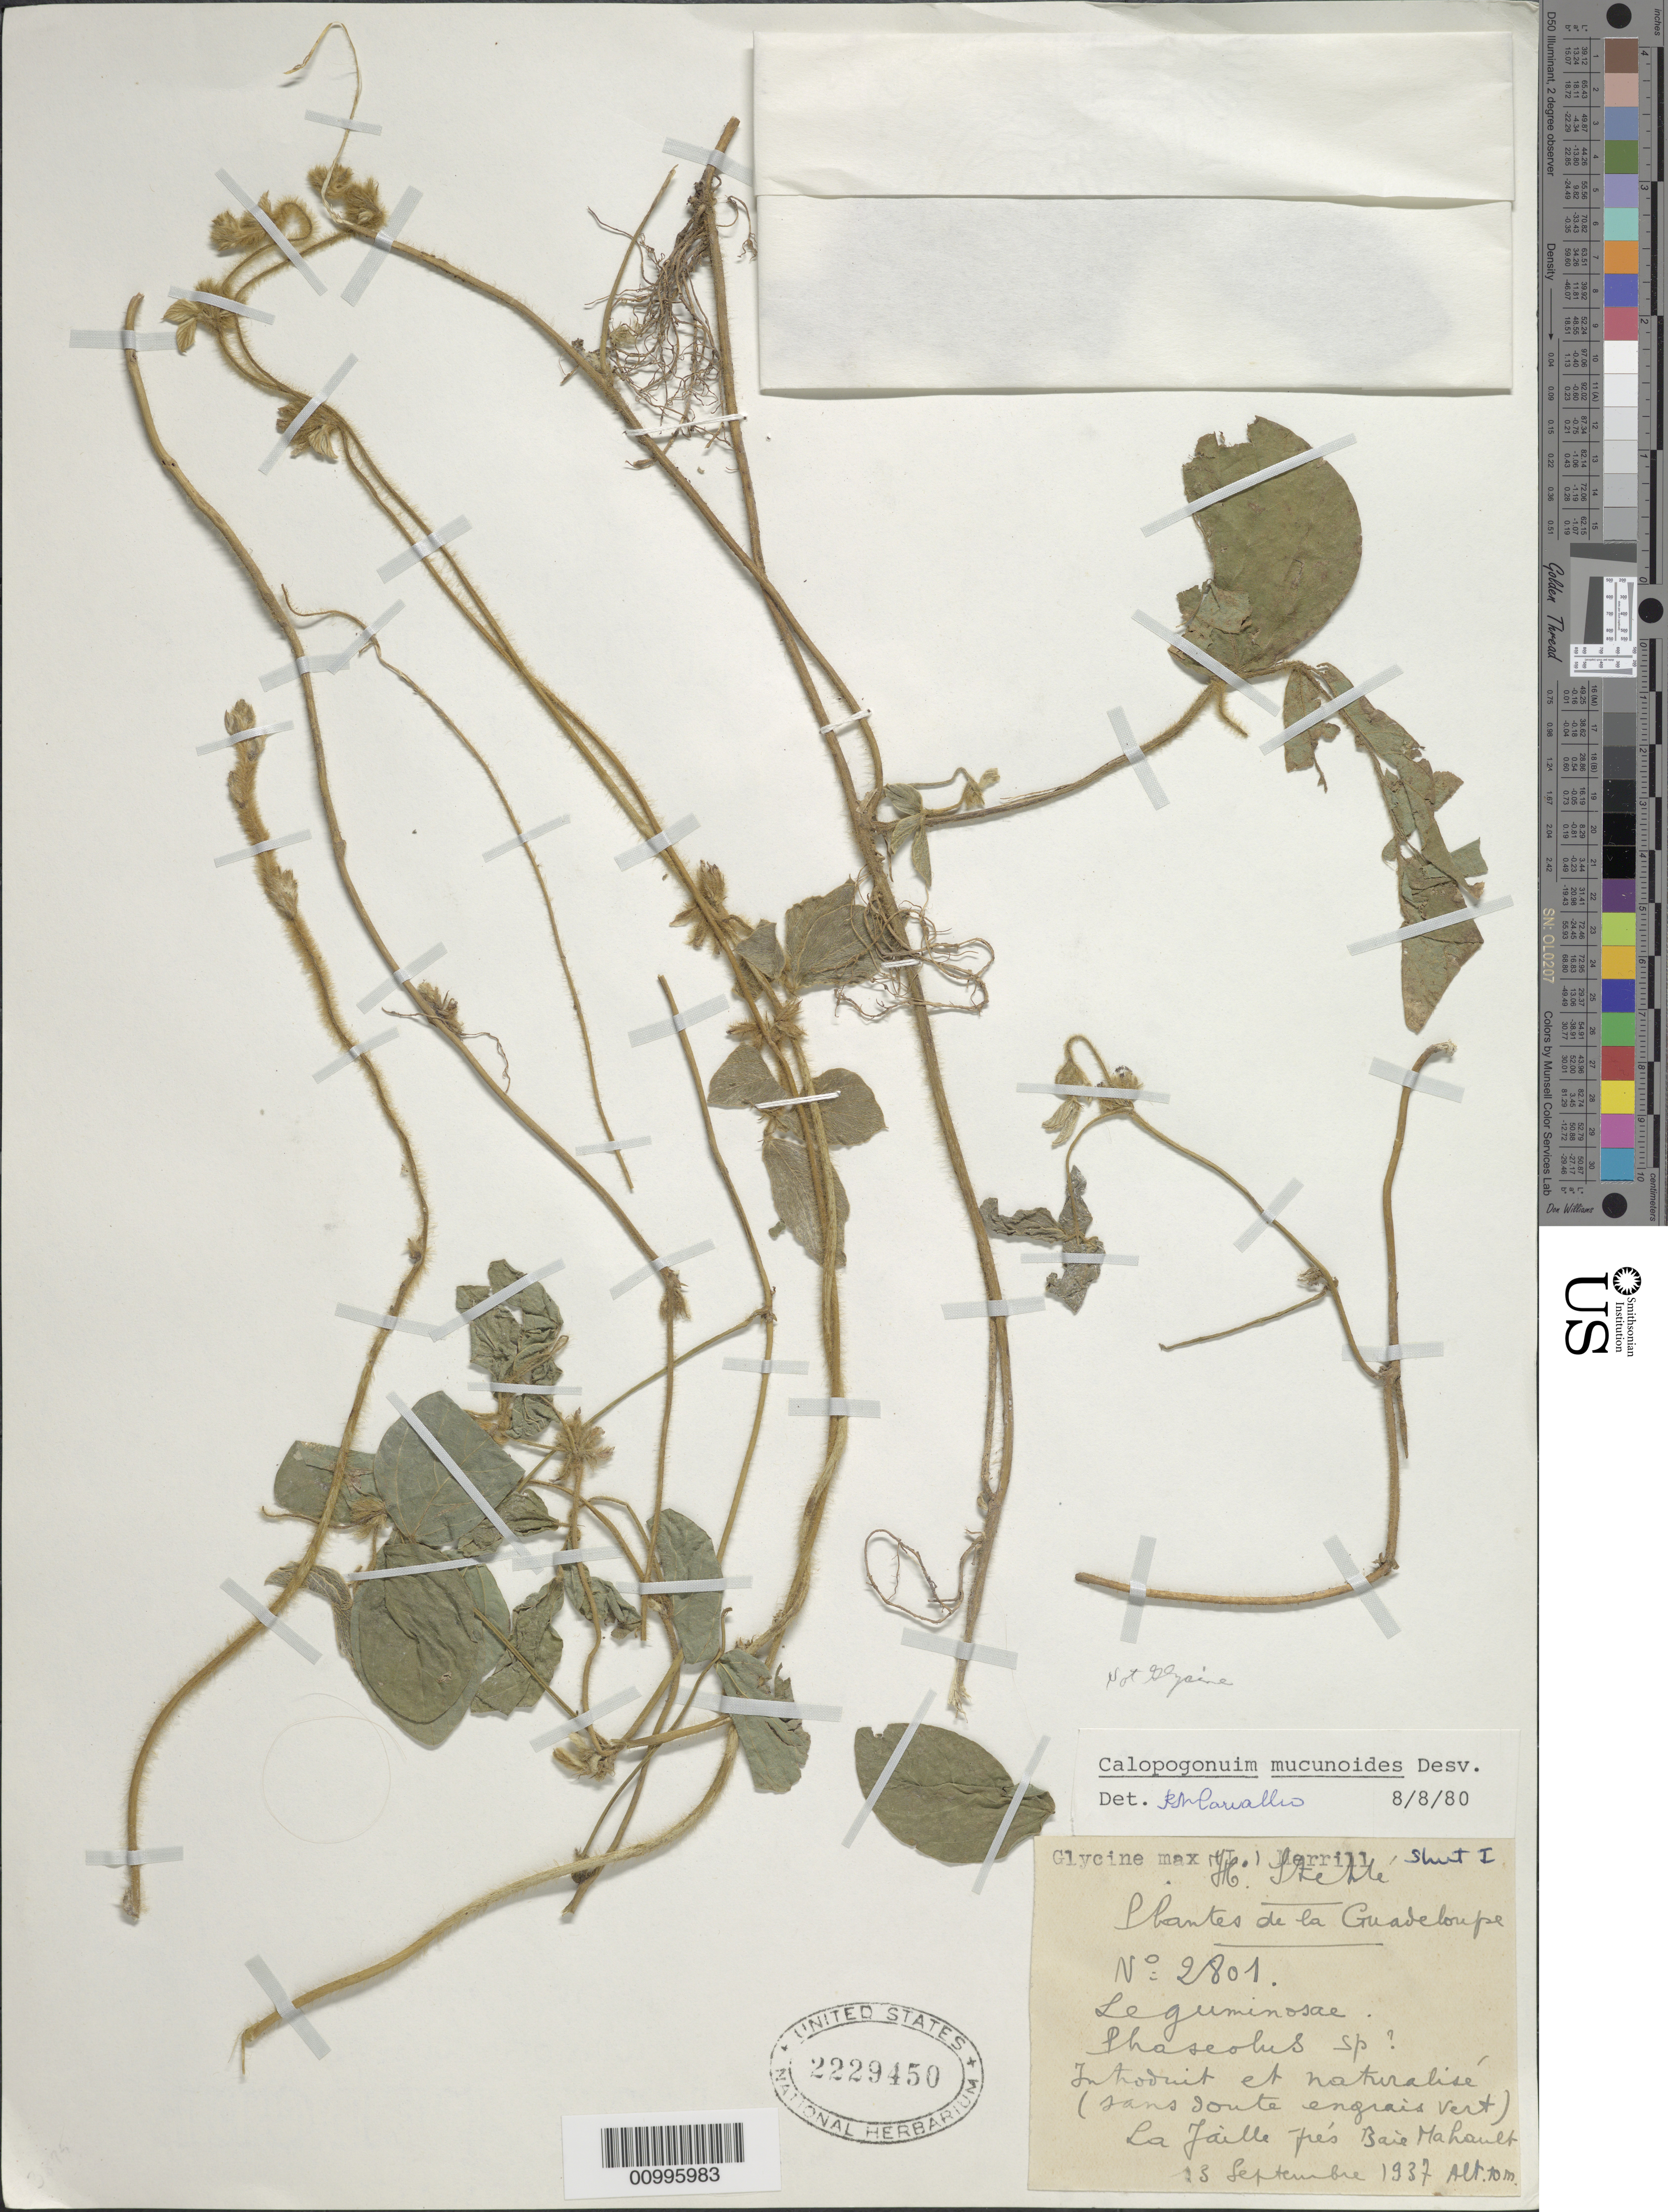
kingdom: Plantae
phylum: Tracheophyta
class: Magnoliopsida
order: Fabales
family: Fabaceae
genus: Calopogonium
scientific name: Calopogonium mucunoides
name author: Desv.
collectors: H. Stehlé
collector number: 2801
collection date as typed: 13 Sep 1937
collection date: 1937-09-13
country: Guadeloupe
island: Basse Terre [Guadeloupe]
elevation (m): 10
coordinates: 0 N, 0 E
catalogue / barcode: US 2229450